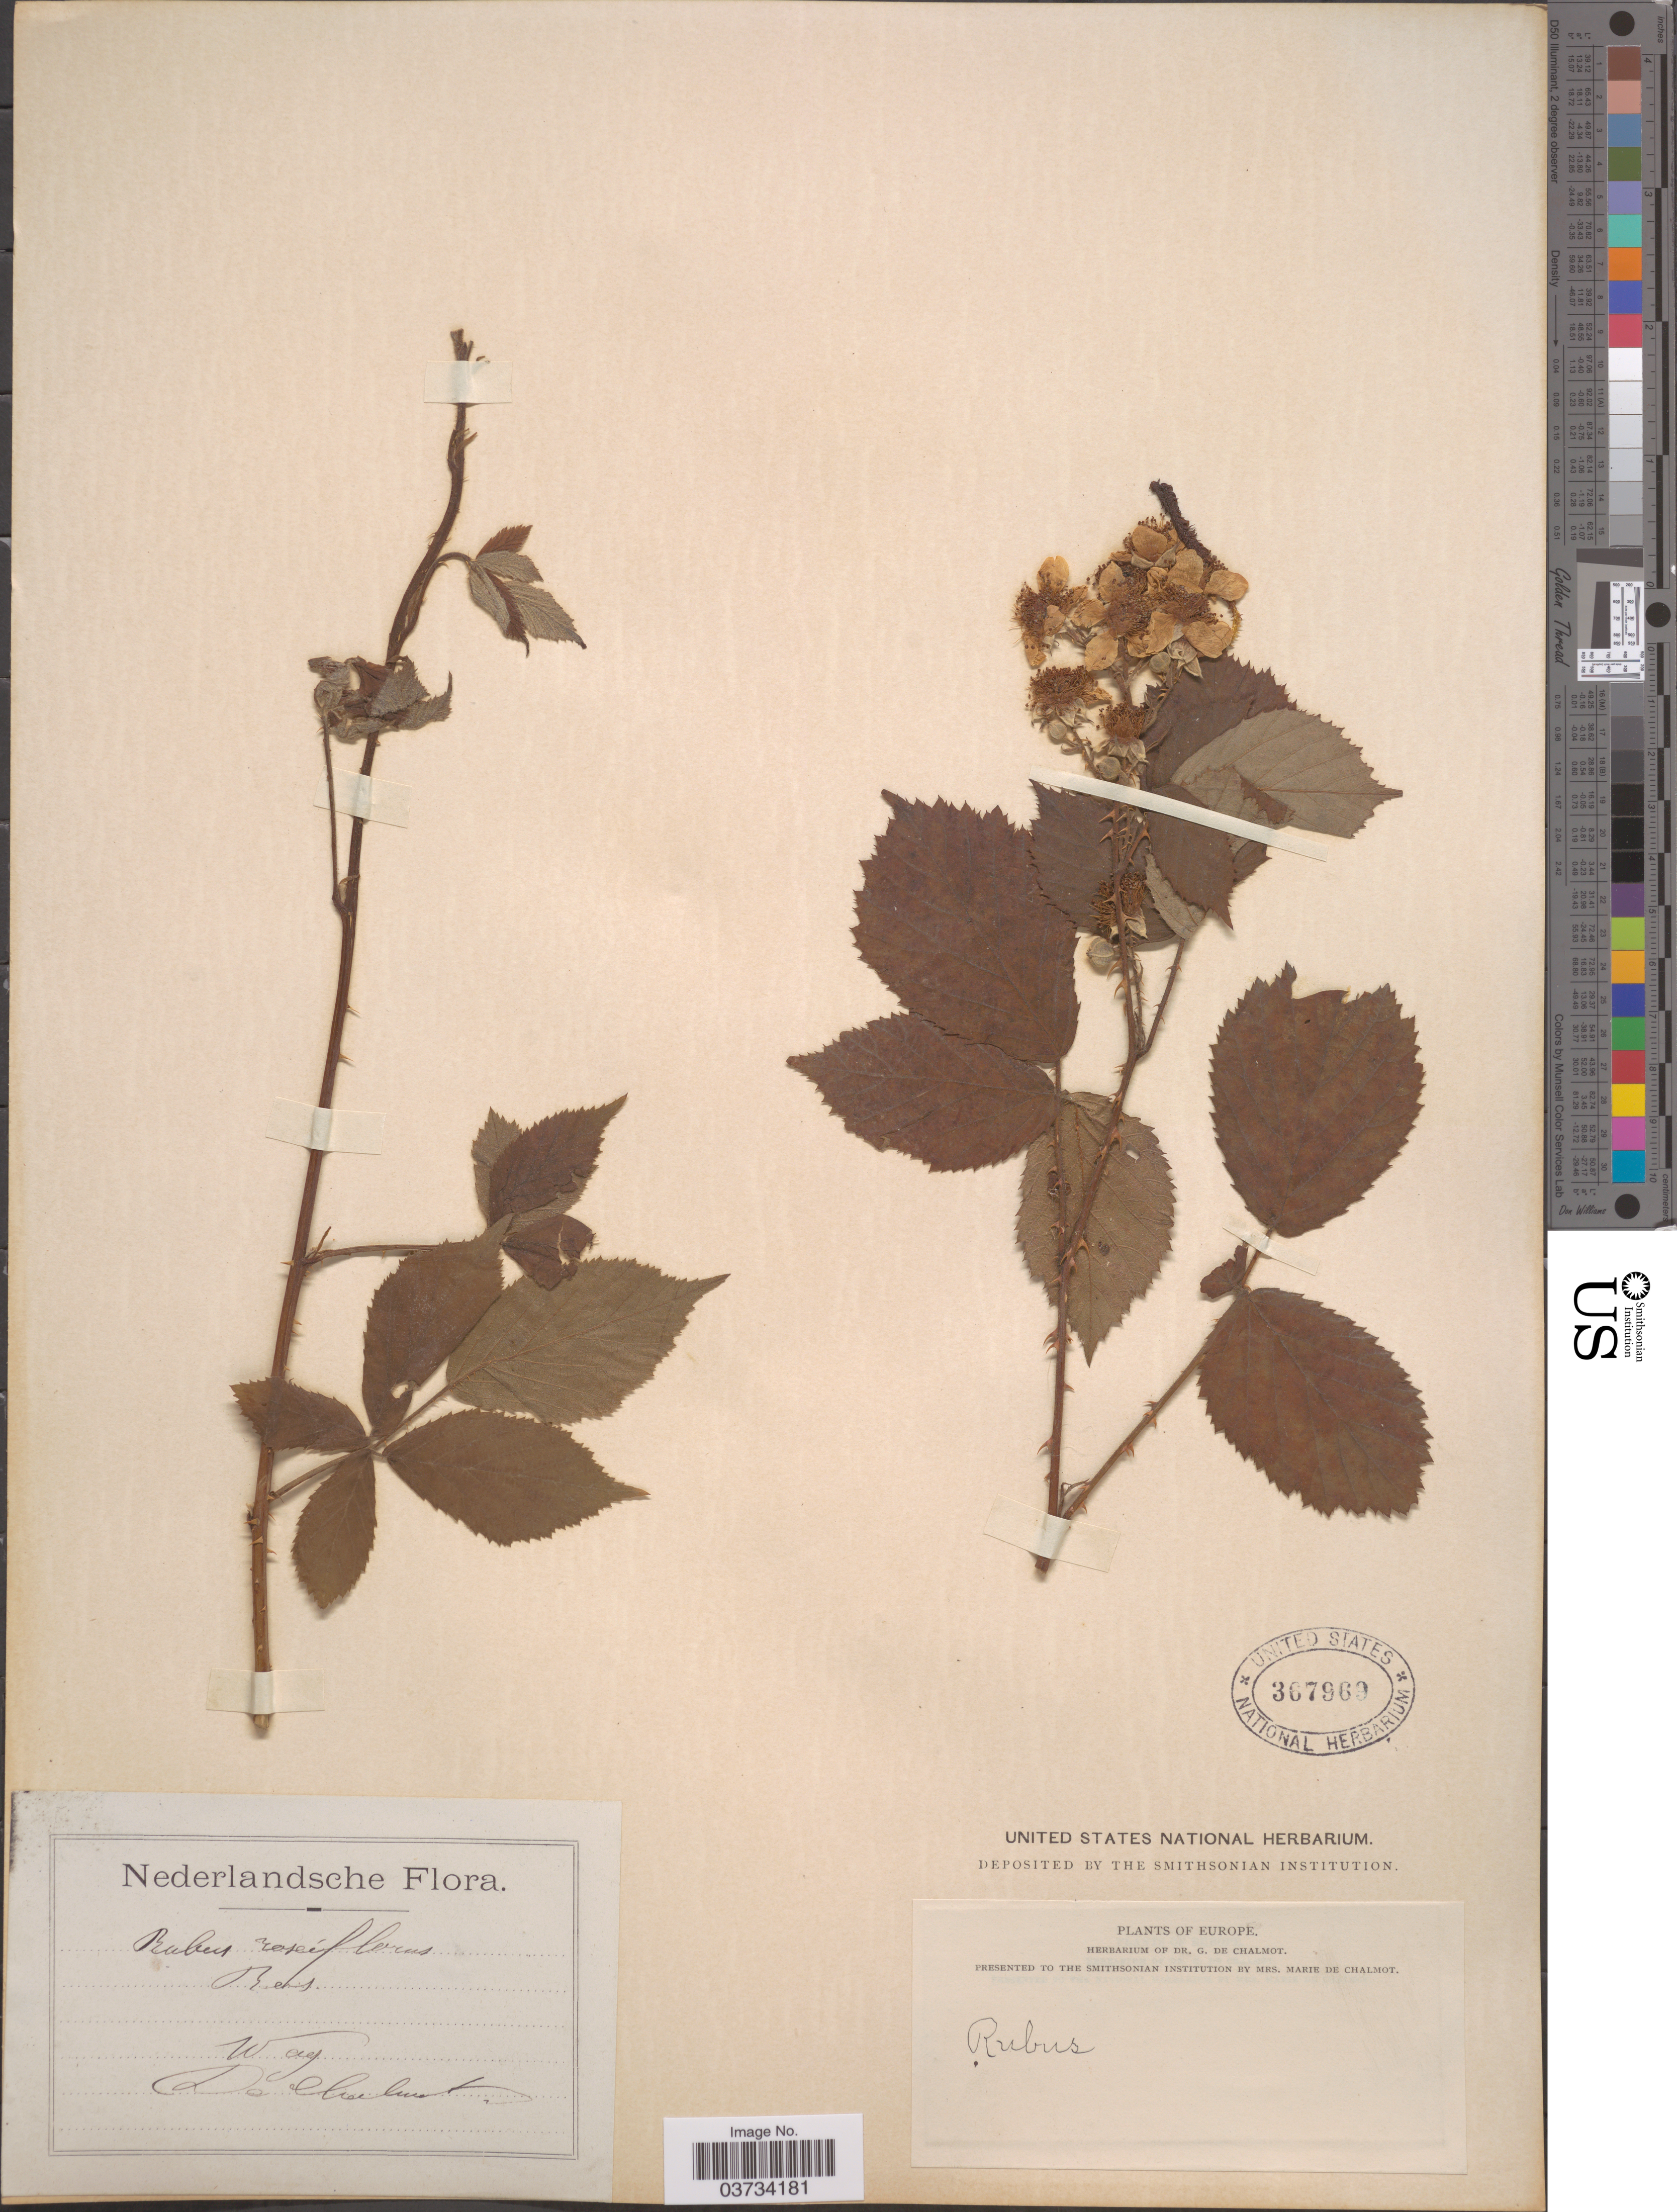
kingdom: Plantae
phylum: Tracheophyta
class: Magnoliopsida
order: Rosales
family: Rosaceae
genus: Rubus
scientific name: Rubus corylifolius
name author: Hayne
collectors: G. de Chalmot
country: Netherlands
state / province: Gelderland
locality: Wag.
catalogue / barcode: US 367969